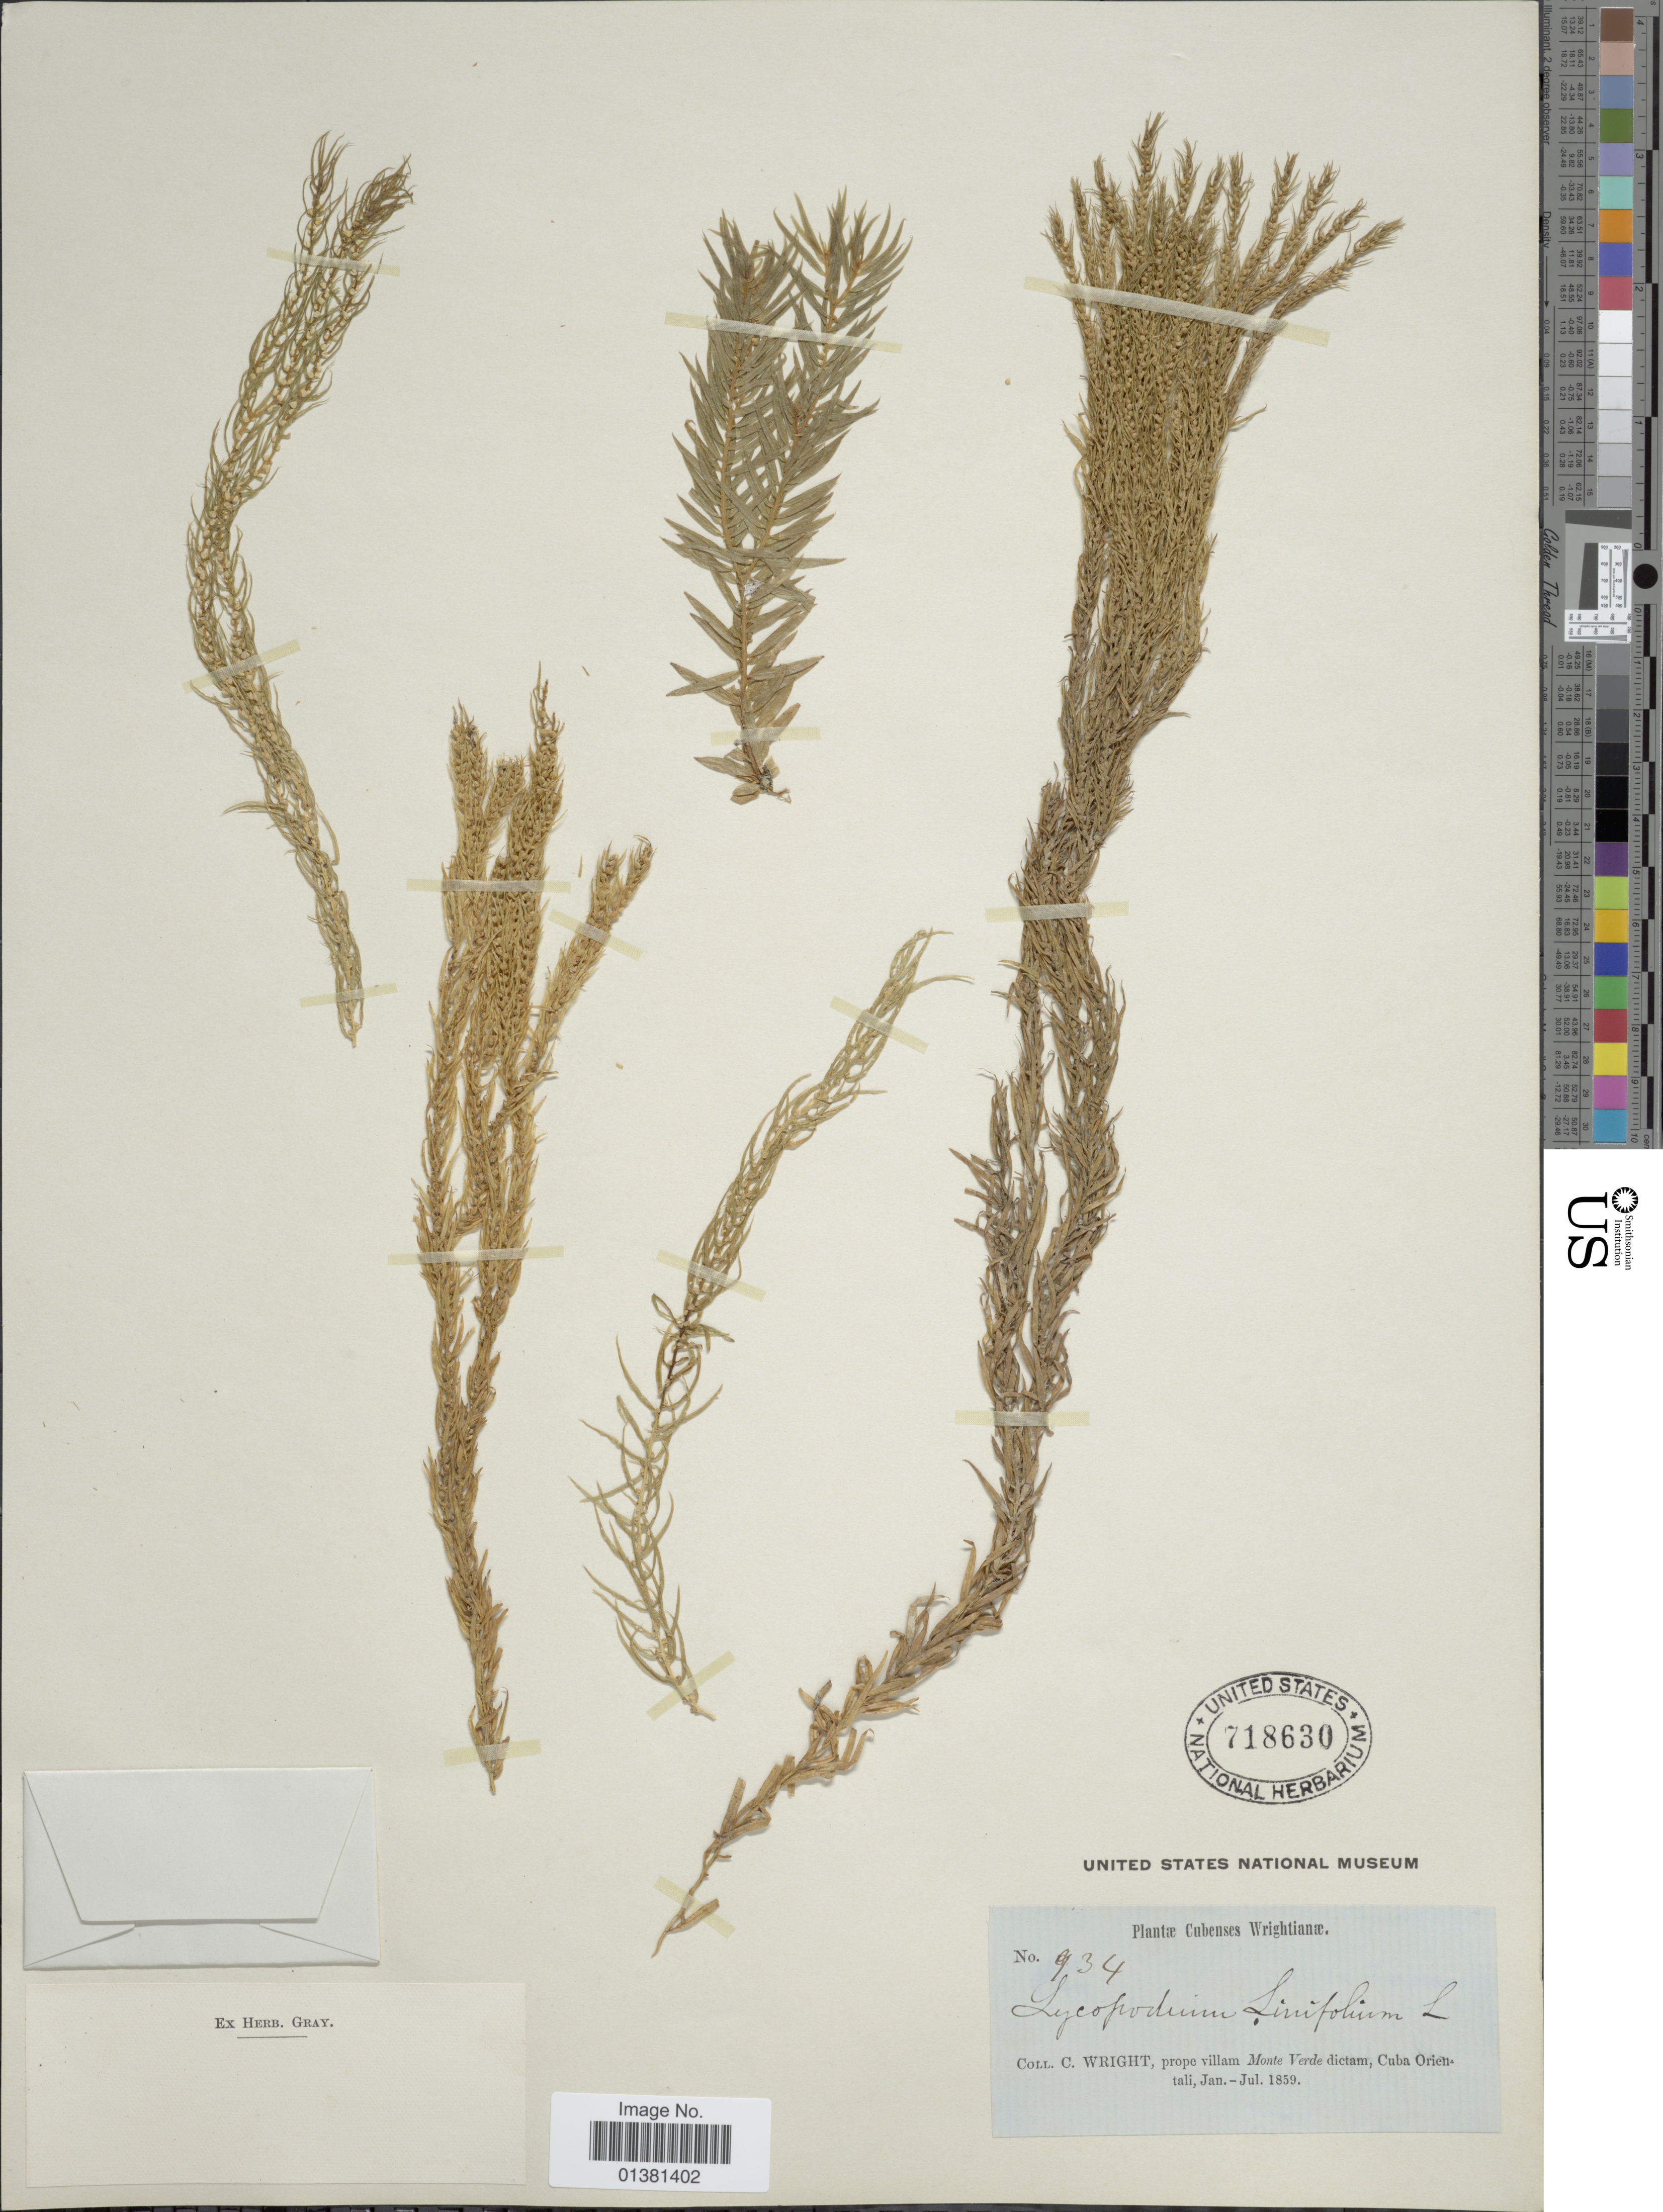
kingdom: Plantae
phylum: Tracheophyta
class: Lycopodiopsida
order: Lycopodiales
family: Lycopodiaceae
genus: Phlegmariurus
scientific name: Phlegmariurus linifolius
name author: (L.) B. Øllg.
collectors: C. Wright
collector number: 934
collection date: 1859-01/1859-07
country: Cuba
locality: Prope villiam Monte Verde dictam, Cuba Orientali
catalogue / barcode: US 718630